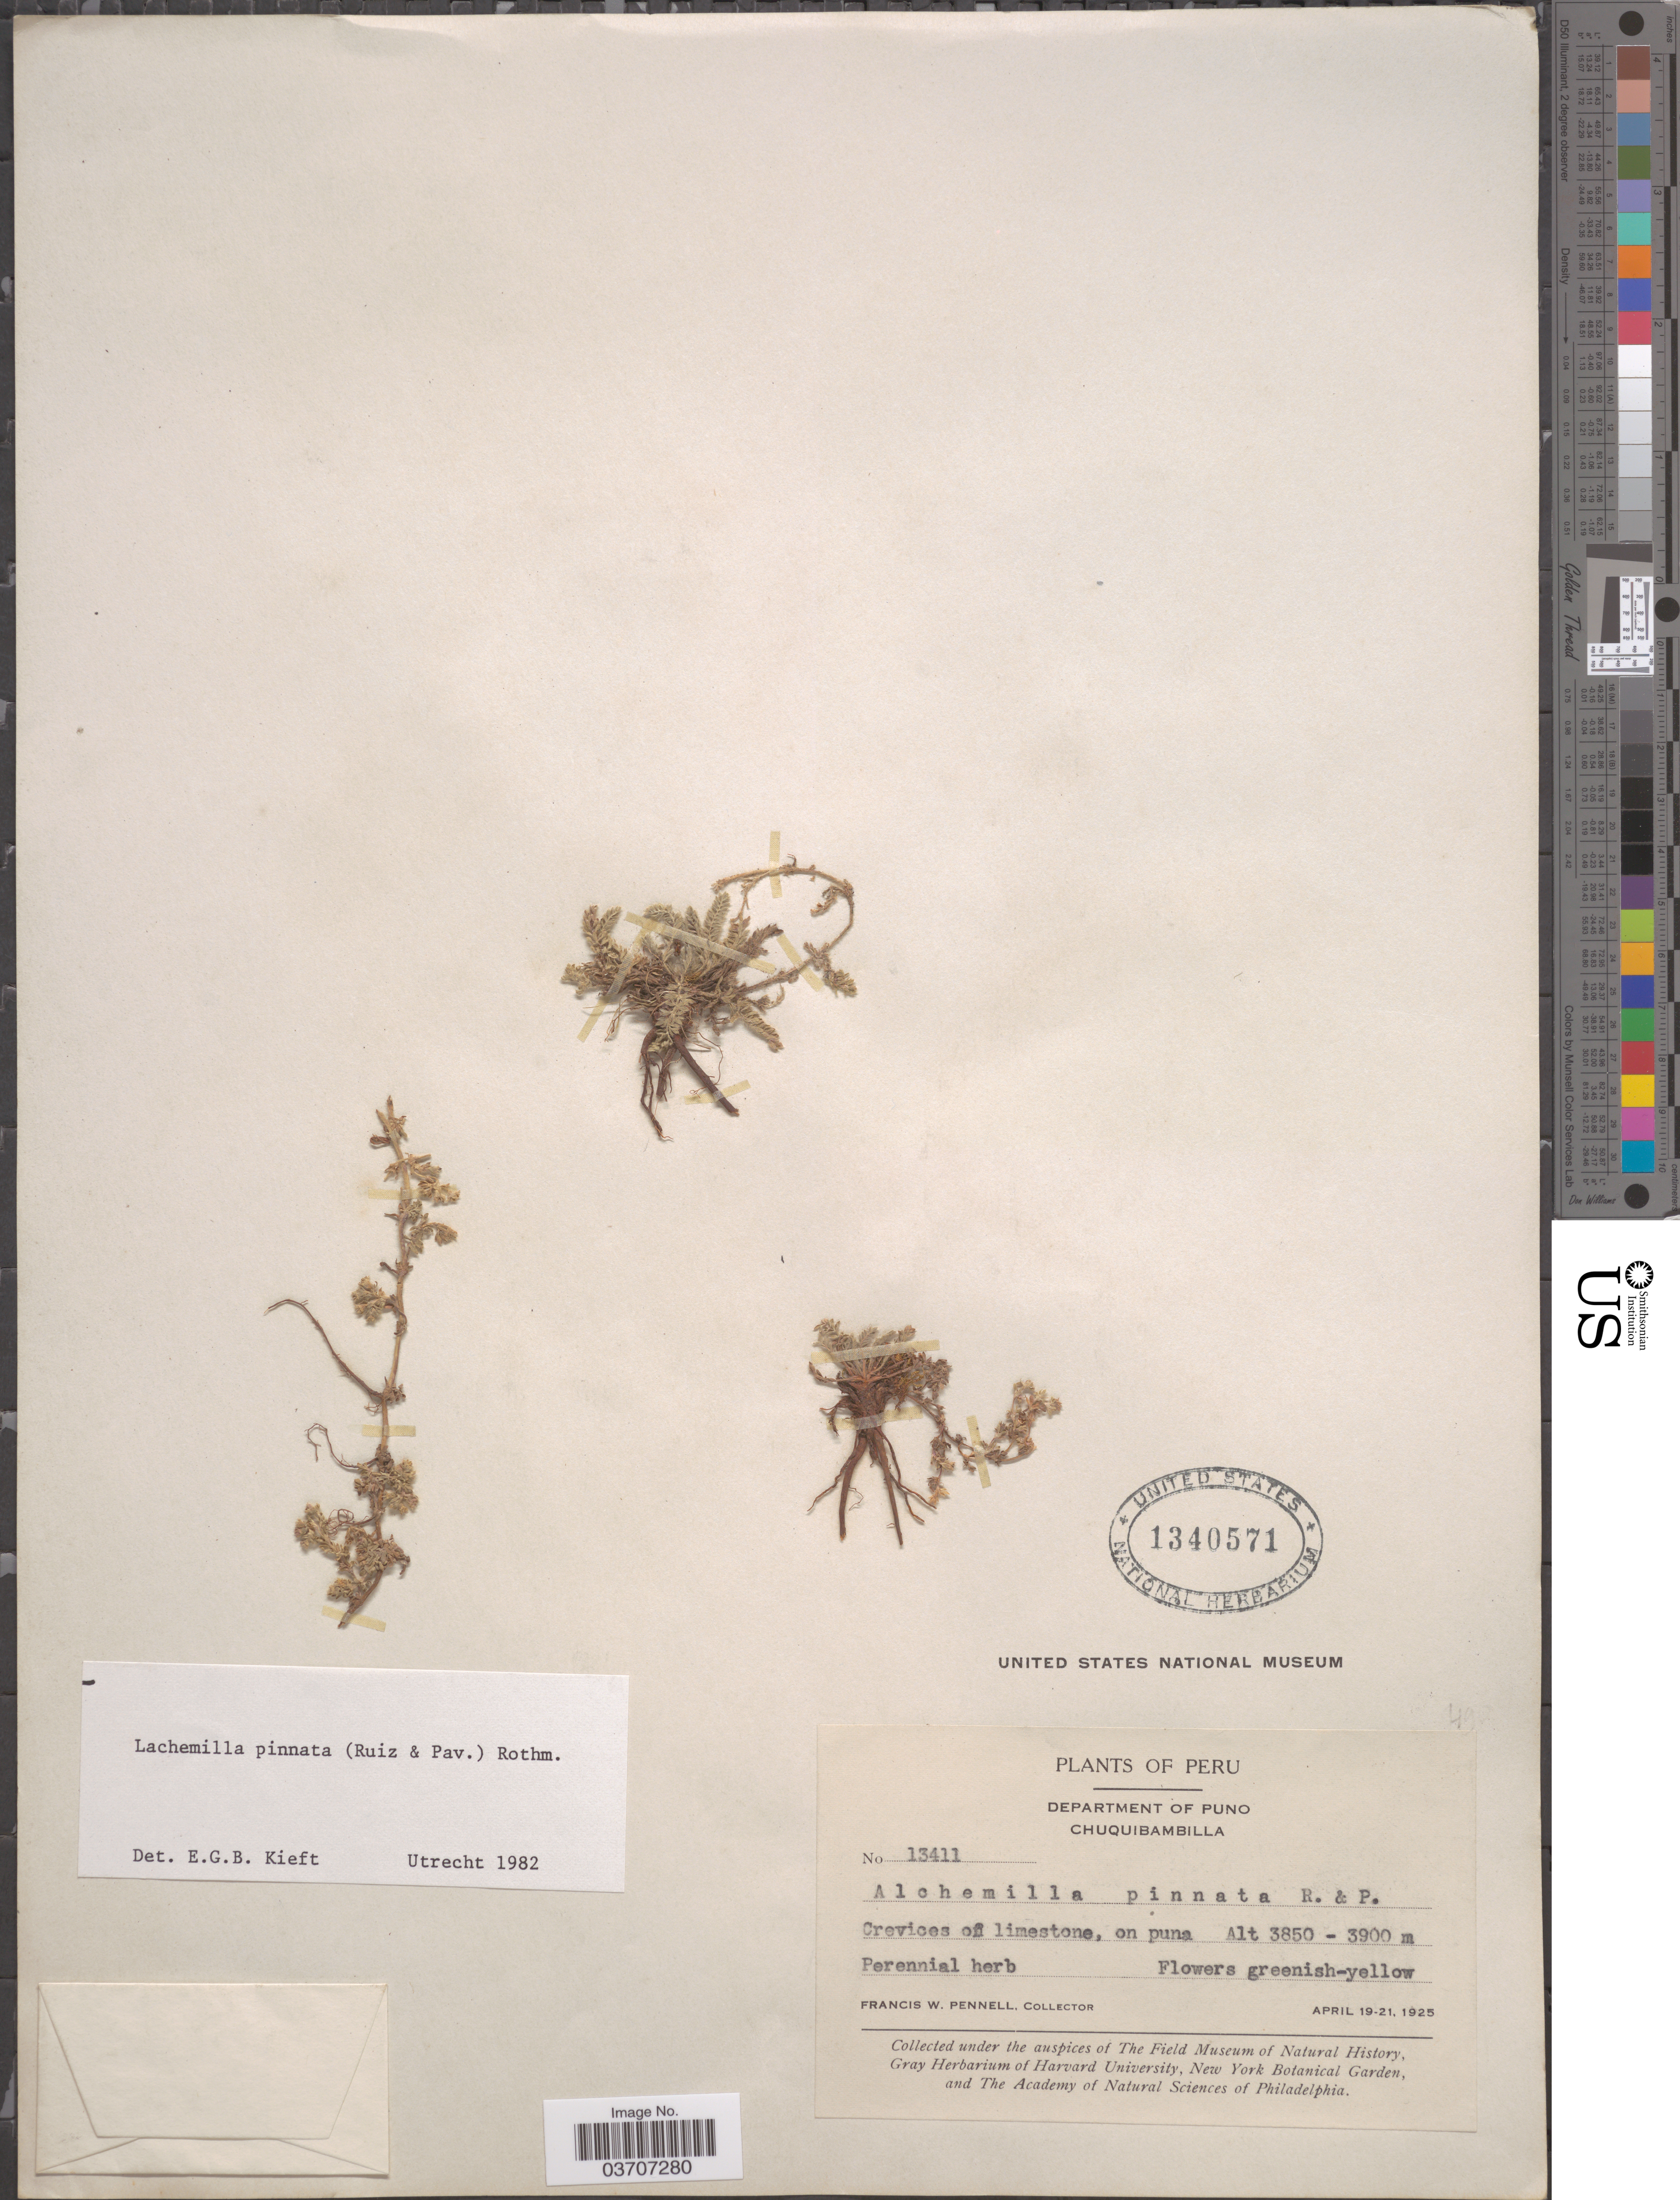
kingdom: Plantae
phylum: Tracheophyta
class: Magnoliopsida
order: Rosales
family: Rosaceae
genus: Lachemilla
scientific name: Lachemilla pinnata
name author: (Ruiz & Pav.) Rothm.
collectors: F. W. Pennell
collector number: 13411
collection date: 1925-04-19/1925-04-21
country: Peru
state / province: Puno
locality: Department of Puno. Chuquibambilla.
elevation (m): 3850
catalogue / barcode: US 1340571